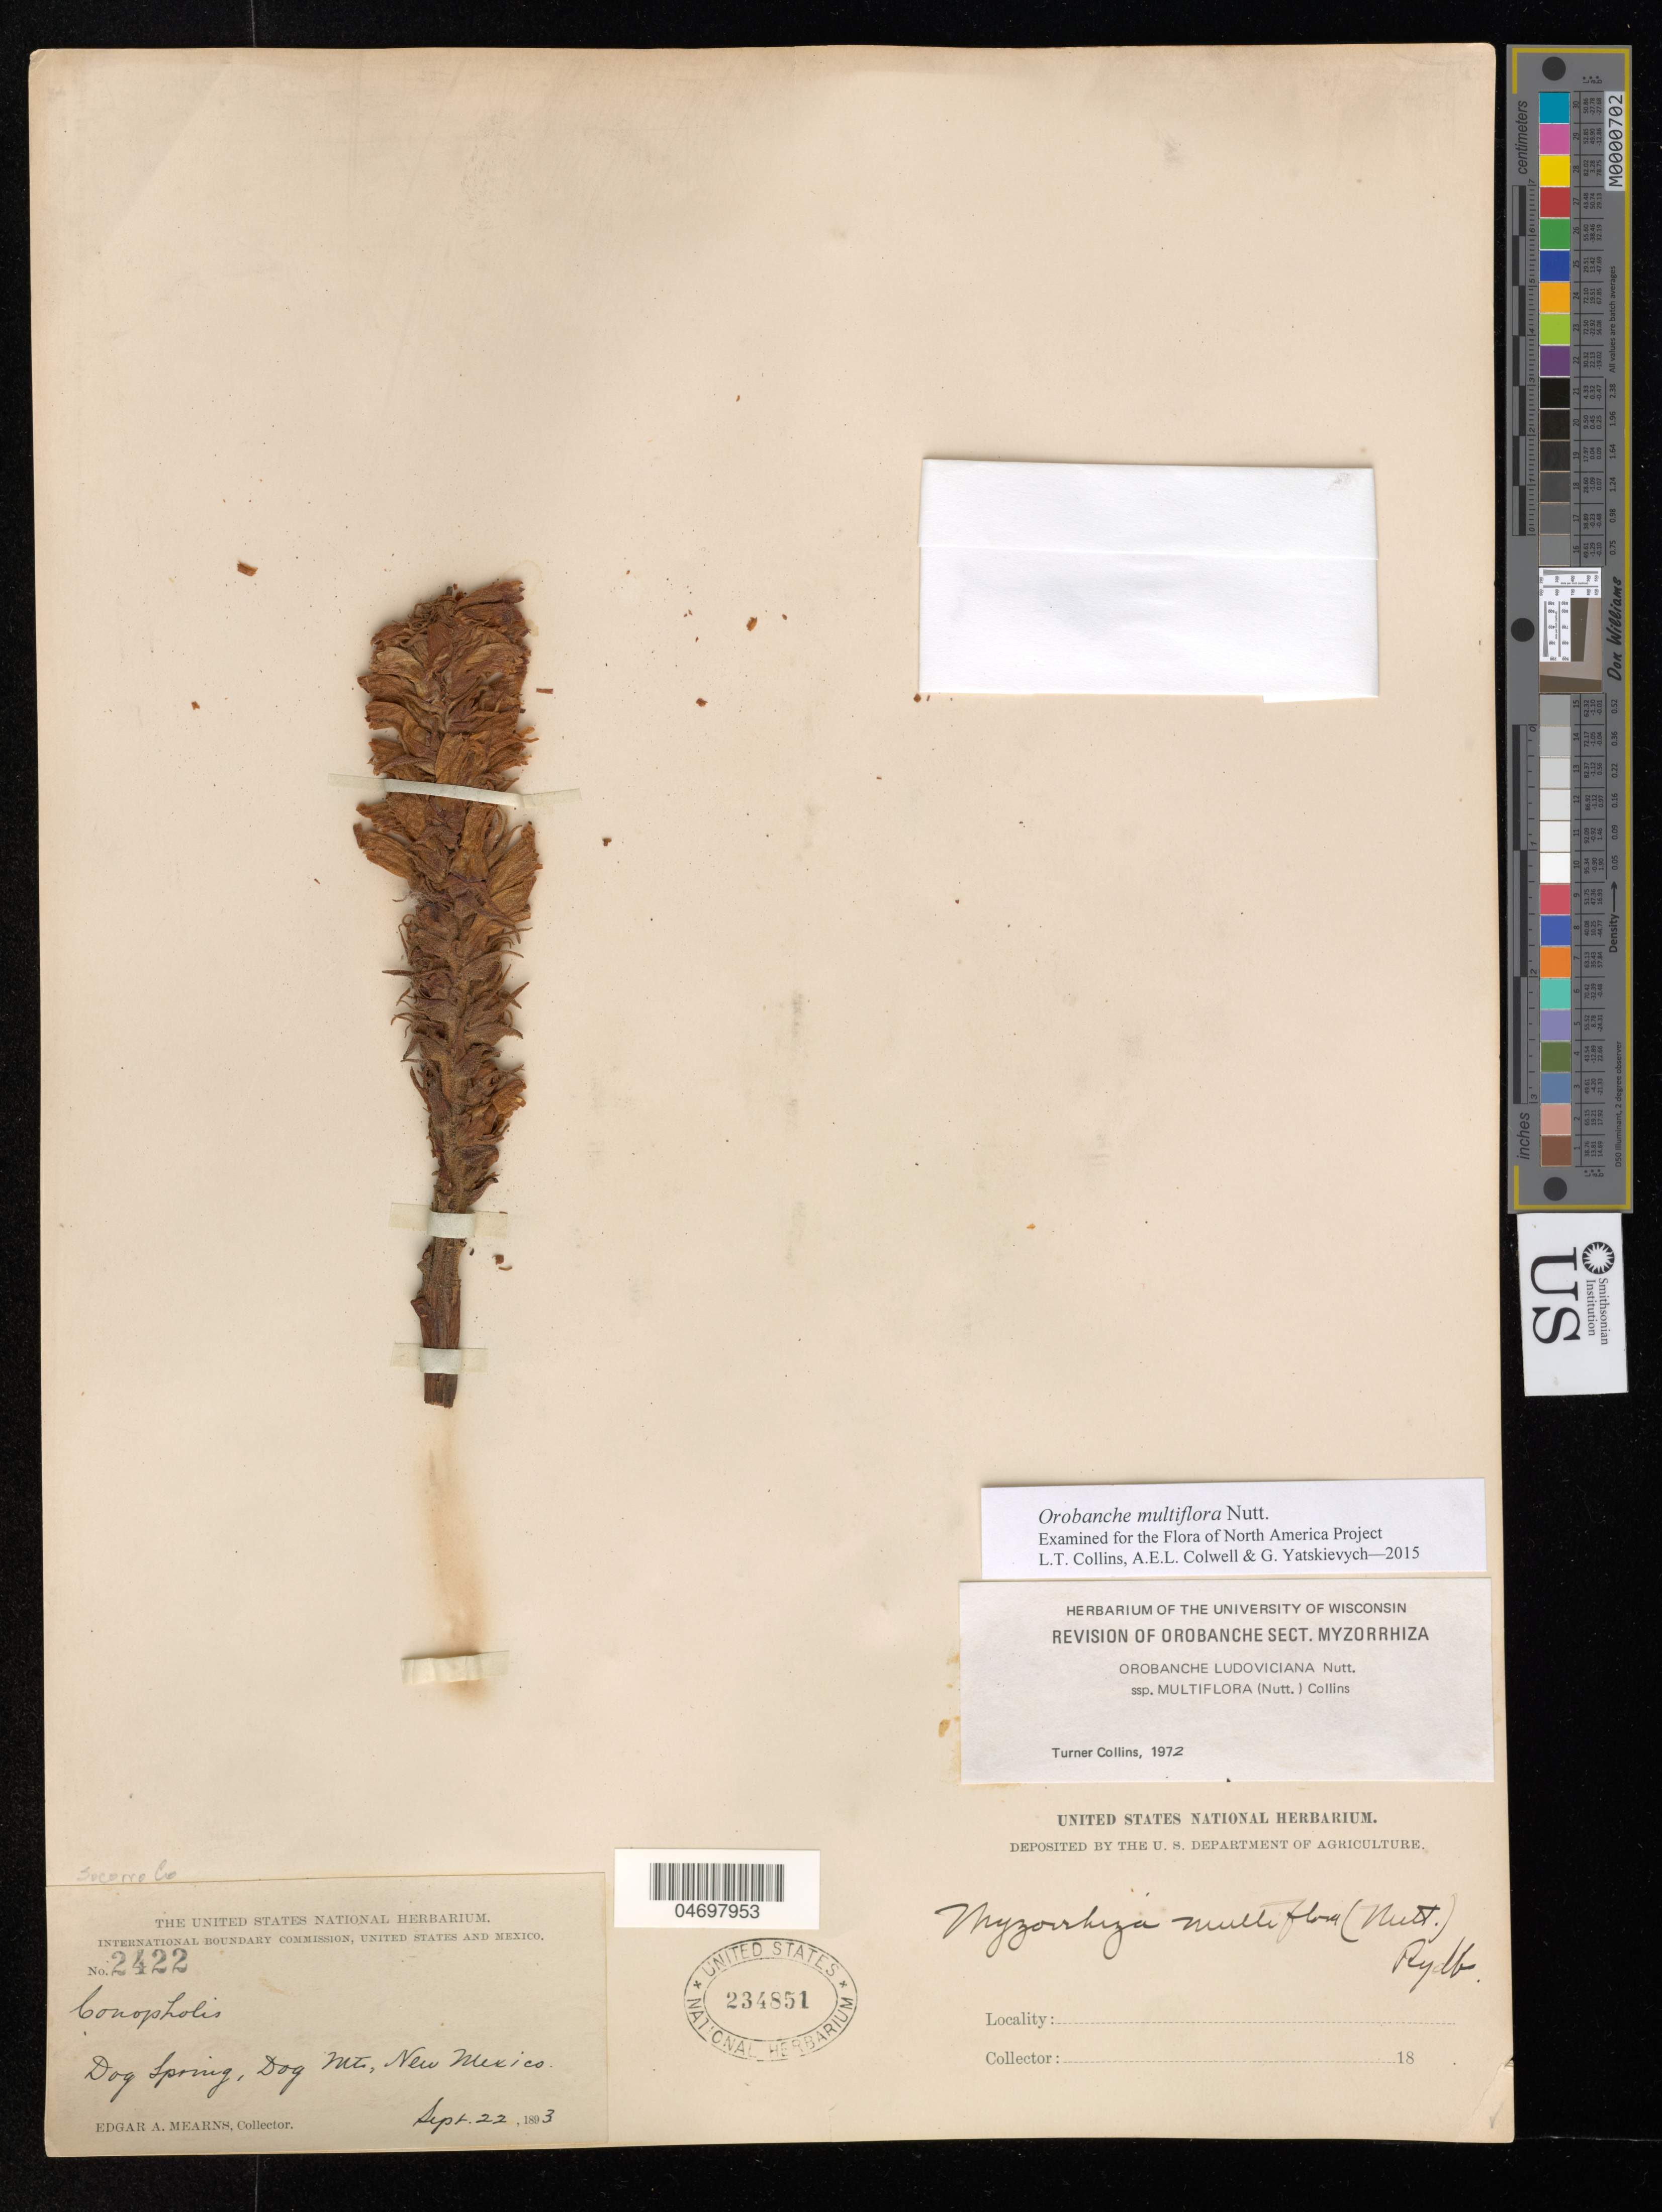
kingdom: Plantae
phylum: Tracheophyta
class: Magnoliopsida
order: Lamiales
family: Orobanchaceae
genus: Orobanche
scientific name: Orobanche multiflora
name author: Nutt.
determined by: Collins, L. T.; Colwell, A. E.; Yatskievych, G. A.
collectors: E. A. Mearns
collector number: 2422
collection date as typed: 22 Sep 1893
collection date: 1893-09-22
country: United States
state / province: New Mexico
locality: Dog Spring, Dog Mts.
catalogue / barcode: US 234851